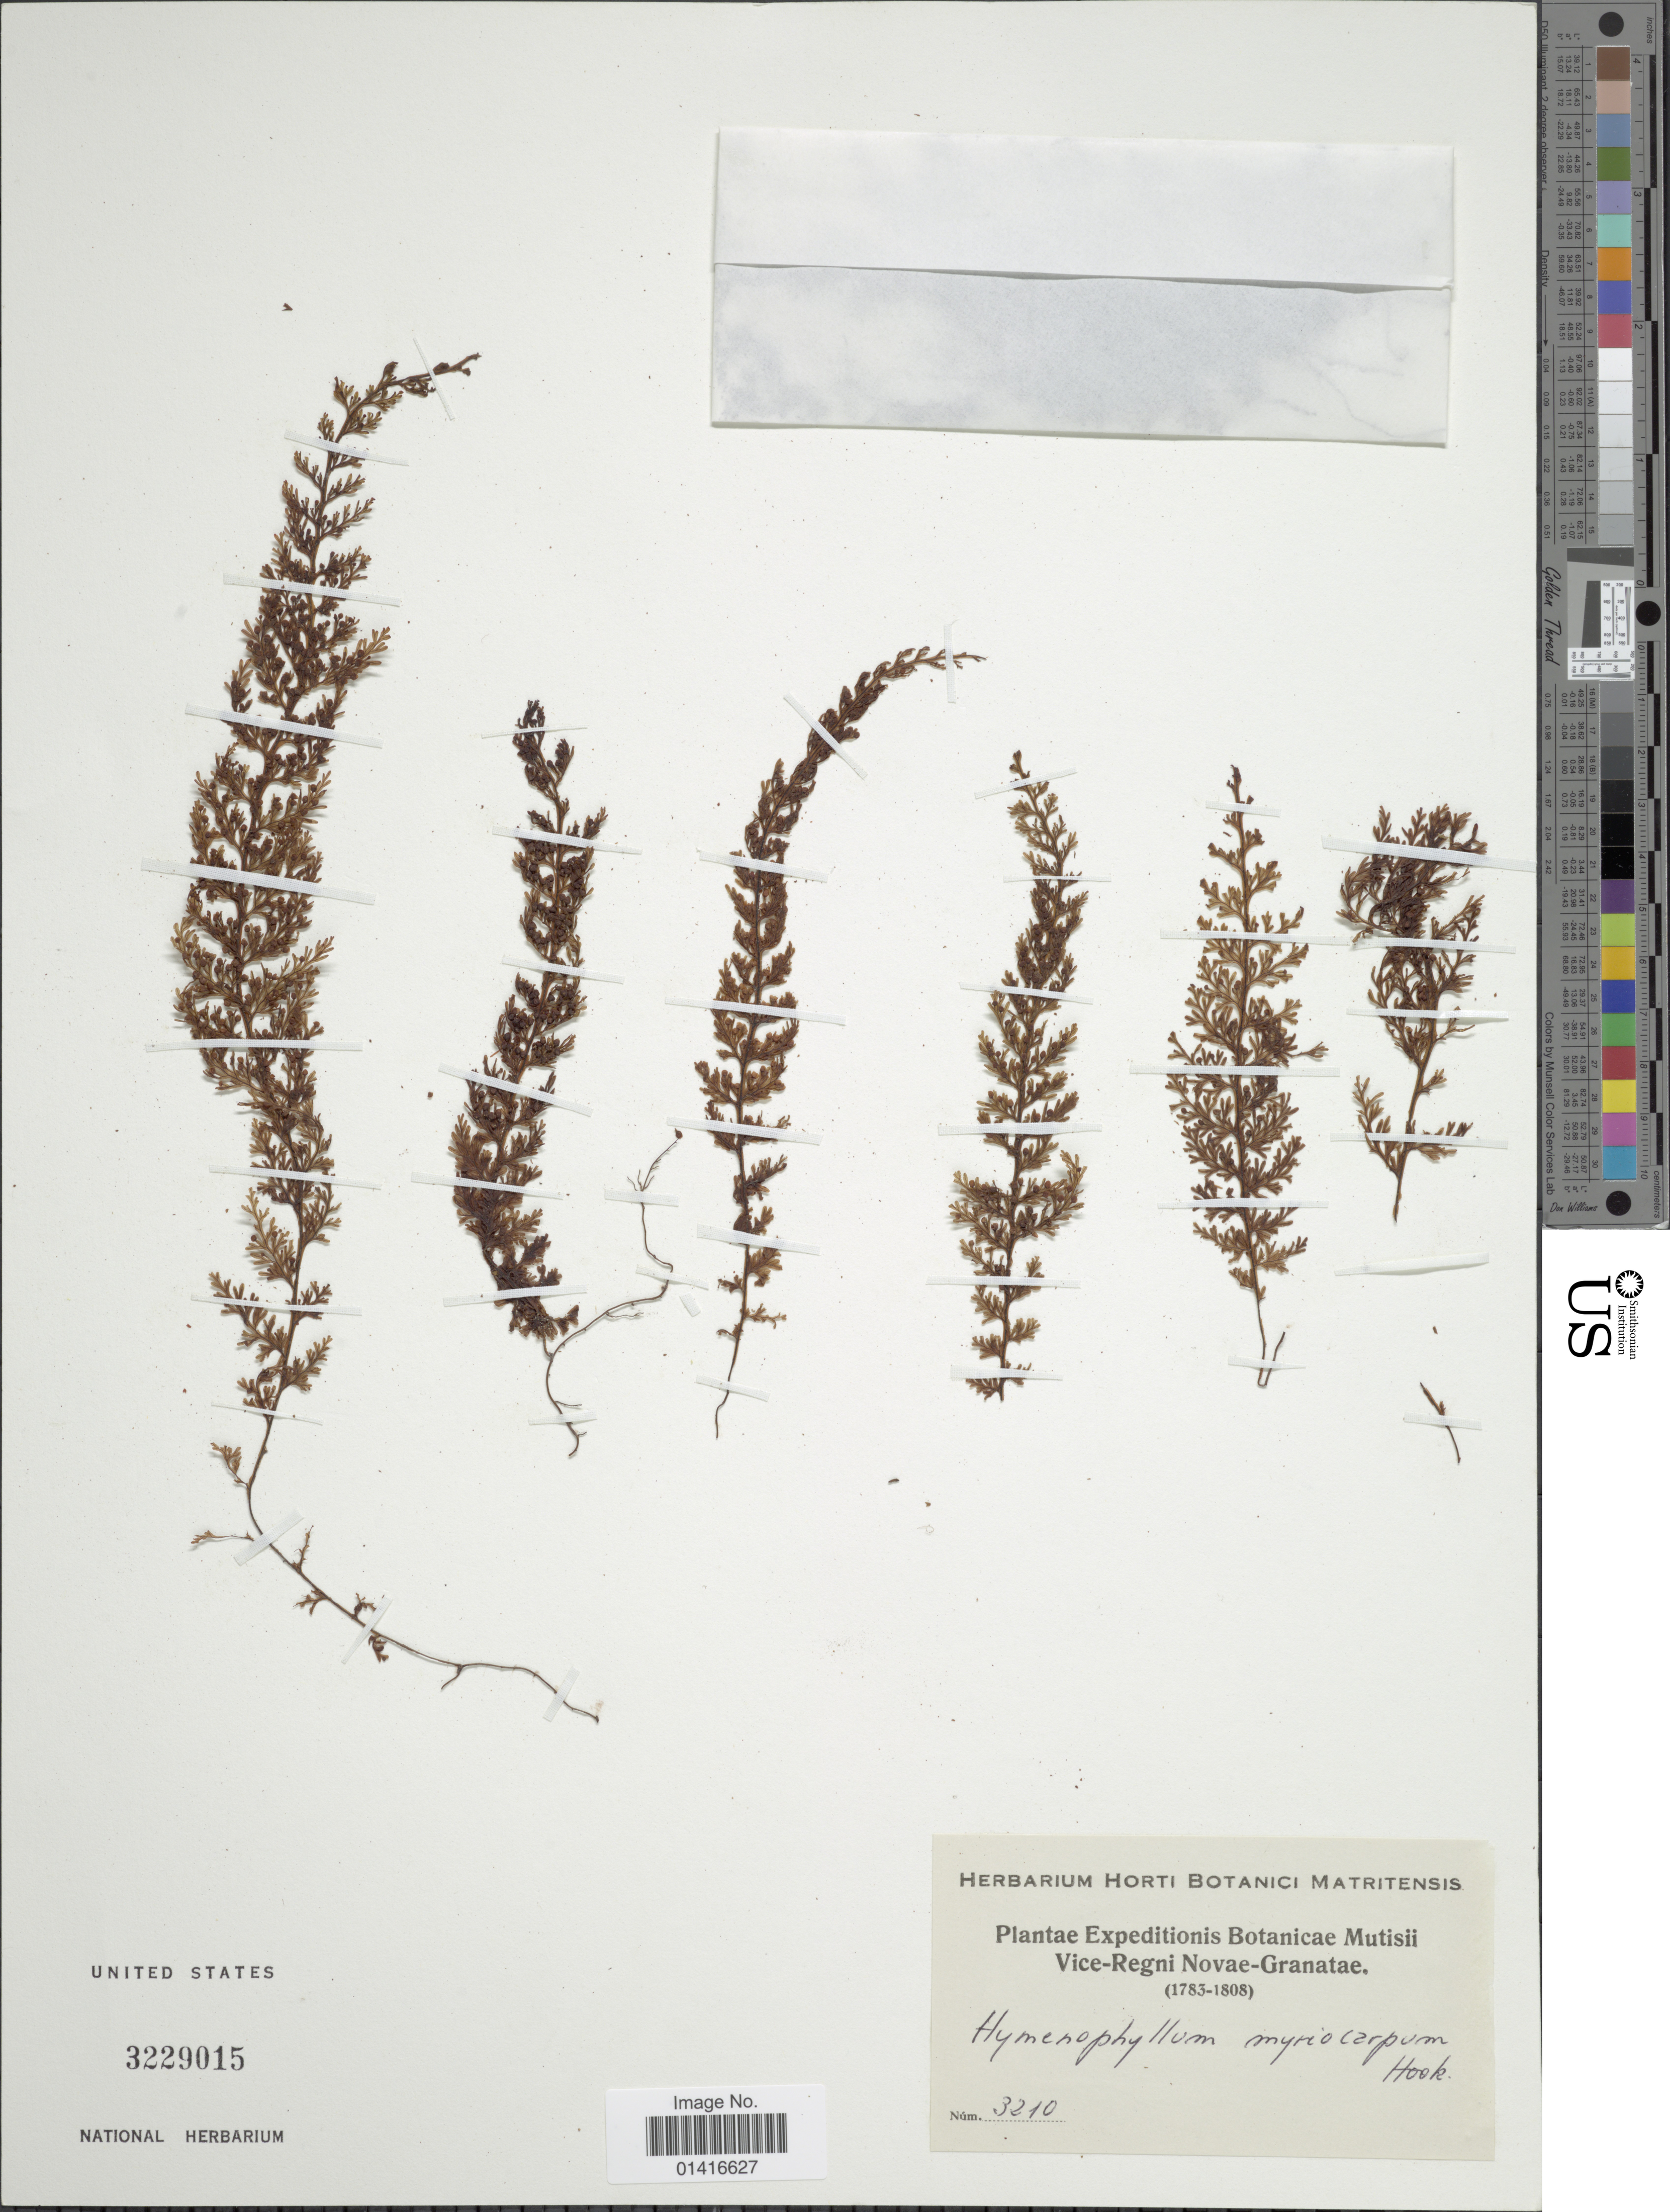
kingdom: Plantae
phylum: Tracheophyta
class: Polypodiopsida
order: Hymenophyllales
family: Hymenophyllaceae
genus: Hymenophyllum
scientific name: Hymenophyllum myriocarpum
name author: Hook.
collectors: Expeditions Botanicae Mutisii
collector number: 3210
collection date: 1783/1808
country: Colombia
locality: Vice-Regni Novae-Granatae.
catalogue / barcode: US 3229015